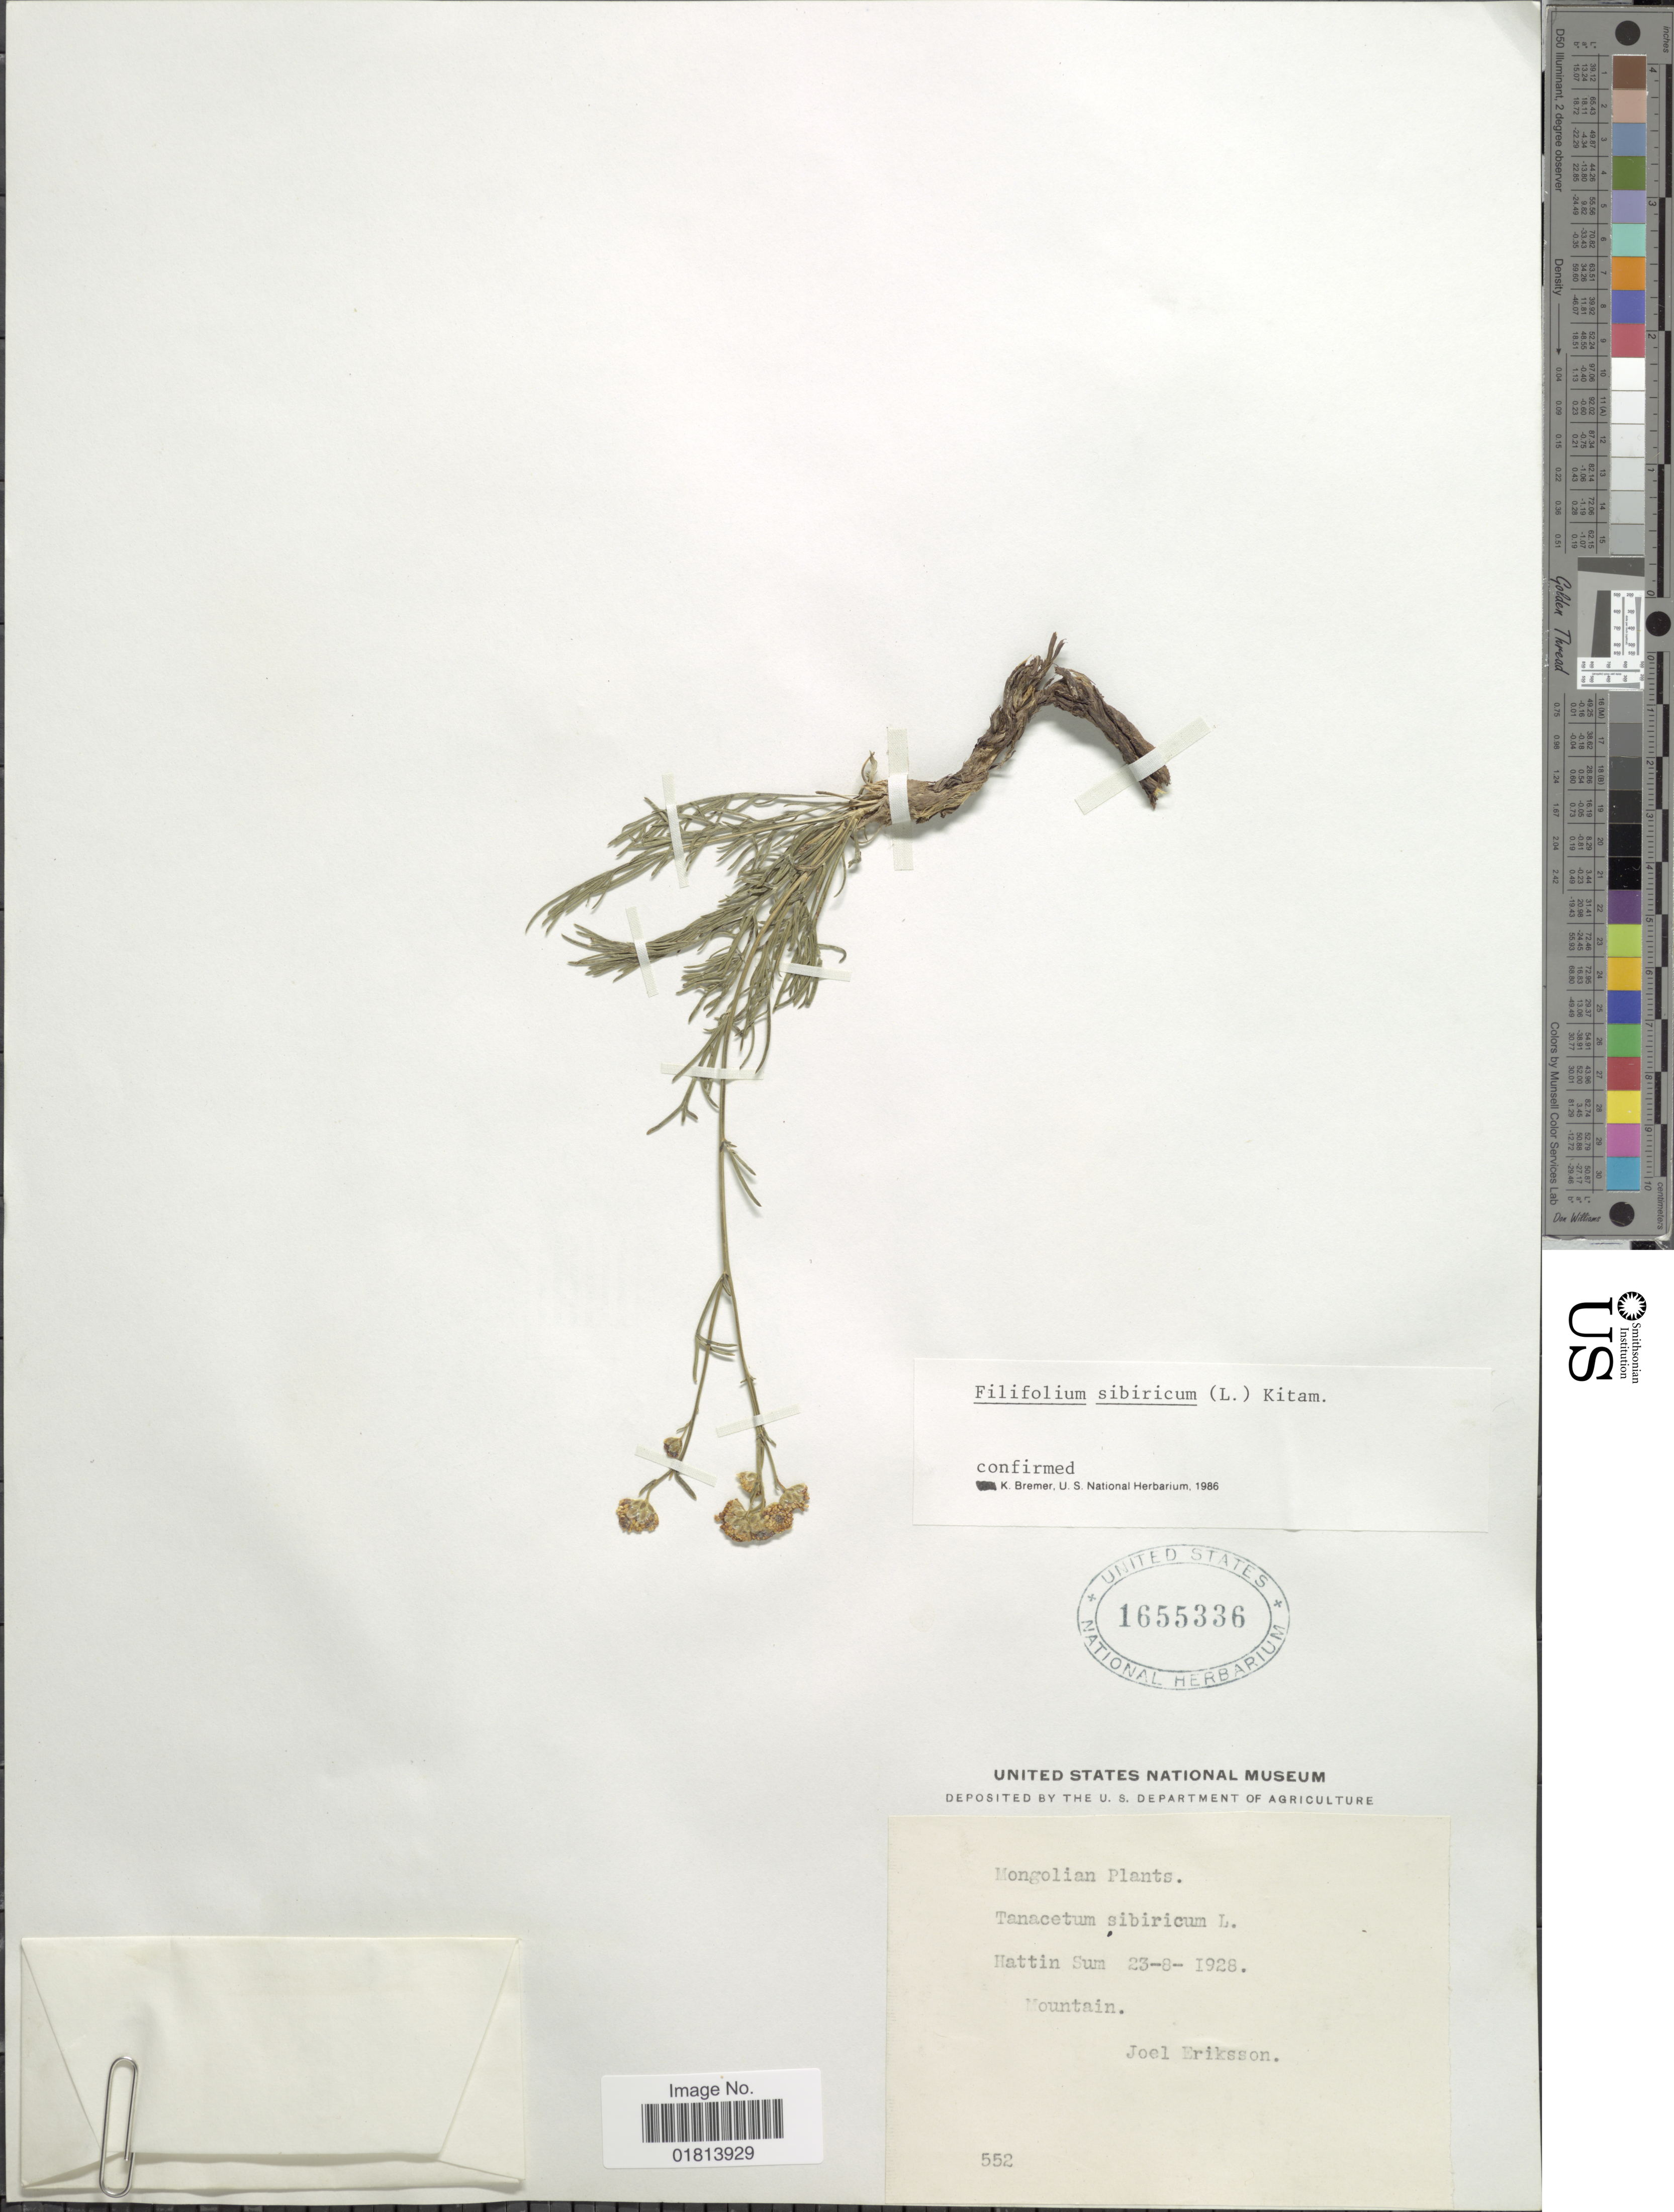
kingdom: Plantae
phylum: Tracheophyta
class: Magnoliopsida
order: Asterales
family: Asteraceae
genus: Filifolium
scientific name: Filifolium sibiricum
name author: (L.) Kitam.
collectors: J. Erikson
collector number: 552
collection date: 1928-08-23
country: Mongolia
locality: Mongolian, Hattin Sum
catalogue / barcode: US 1655336